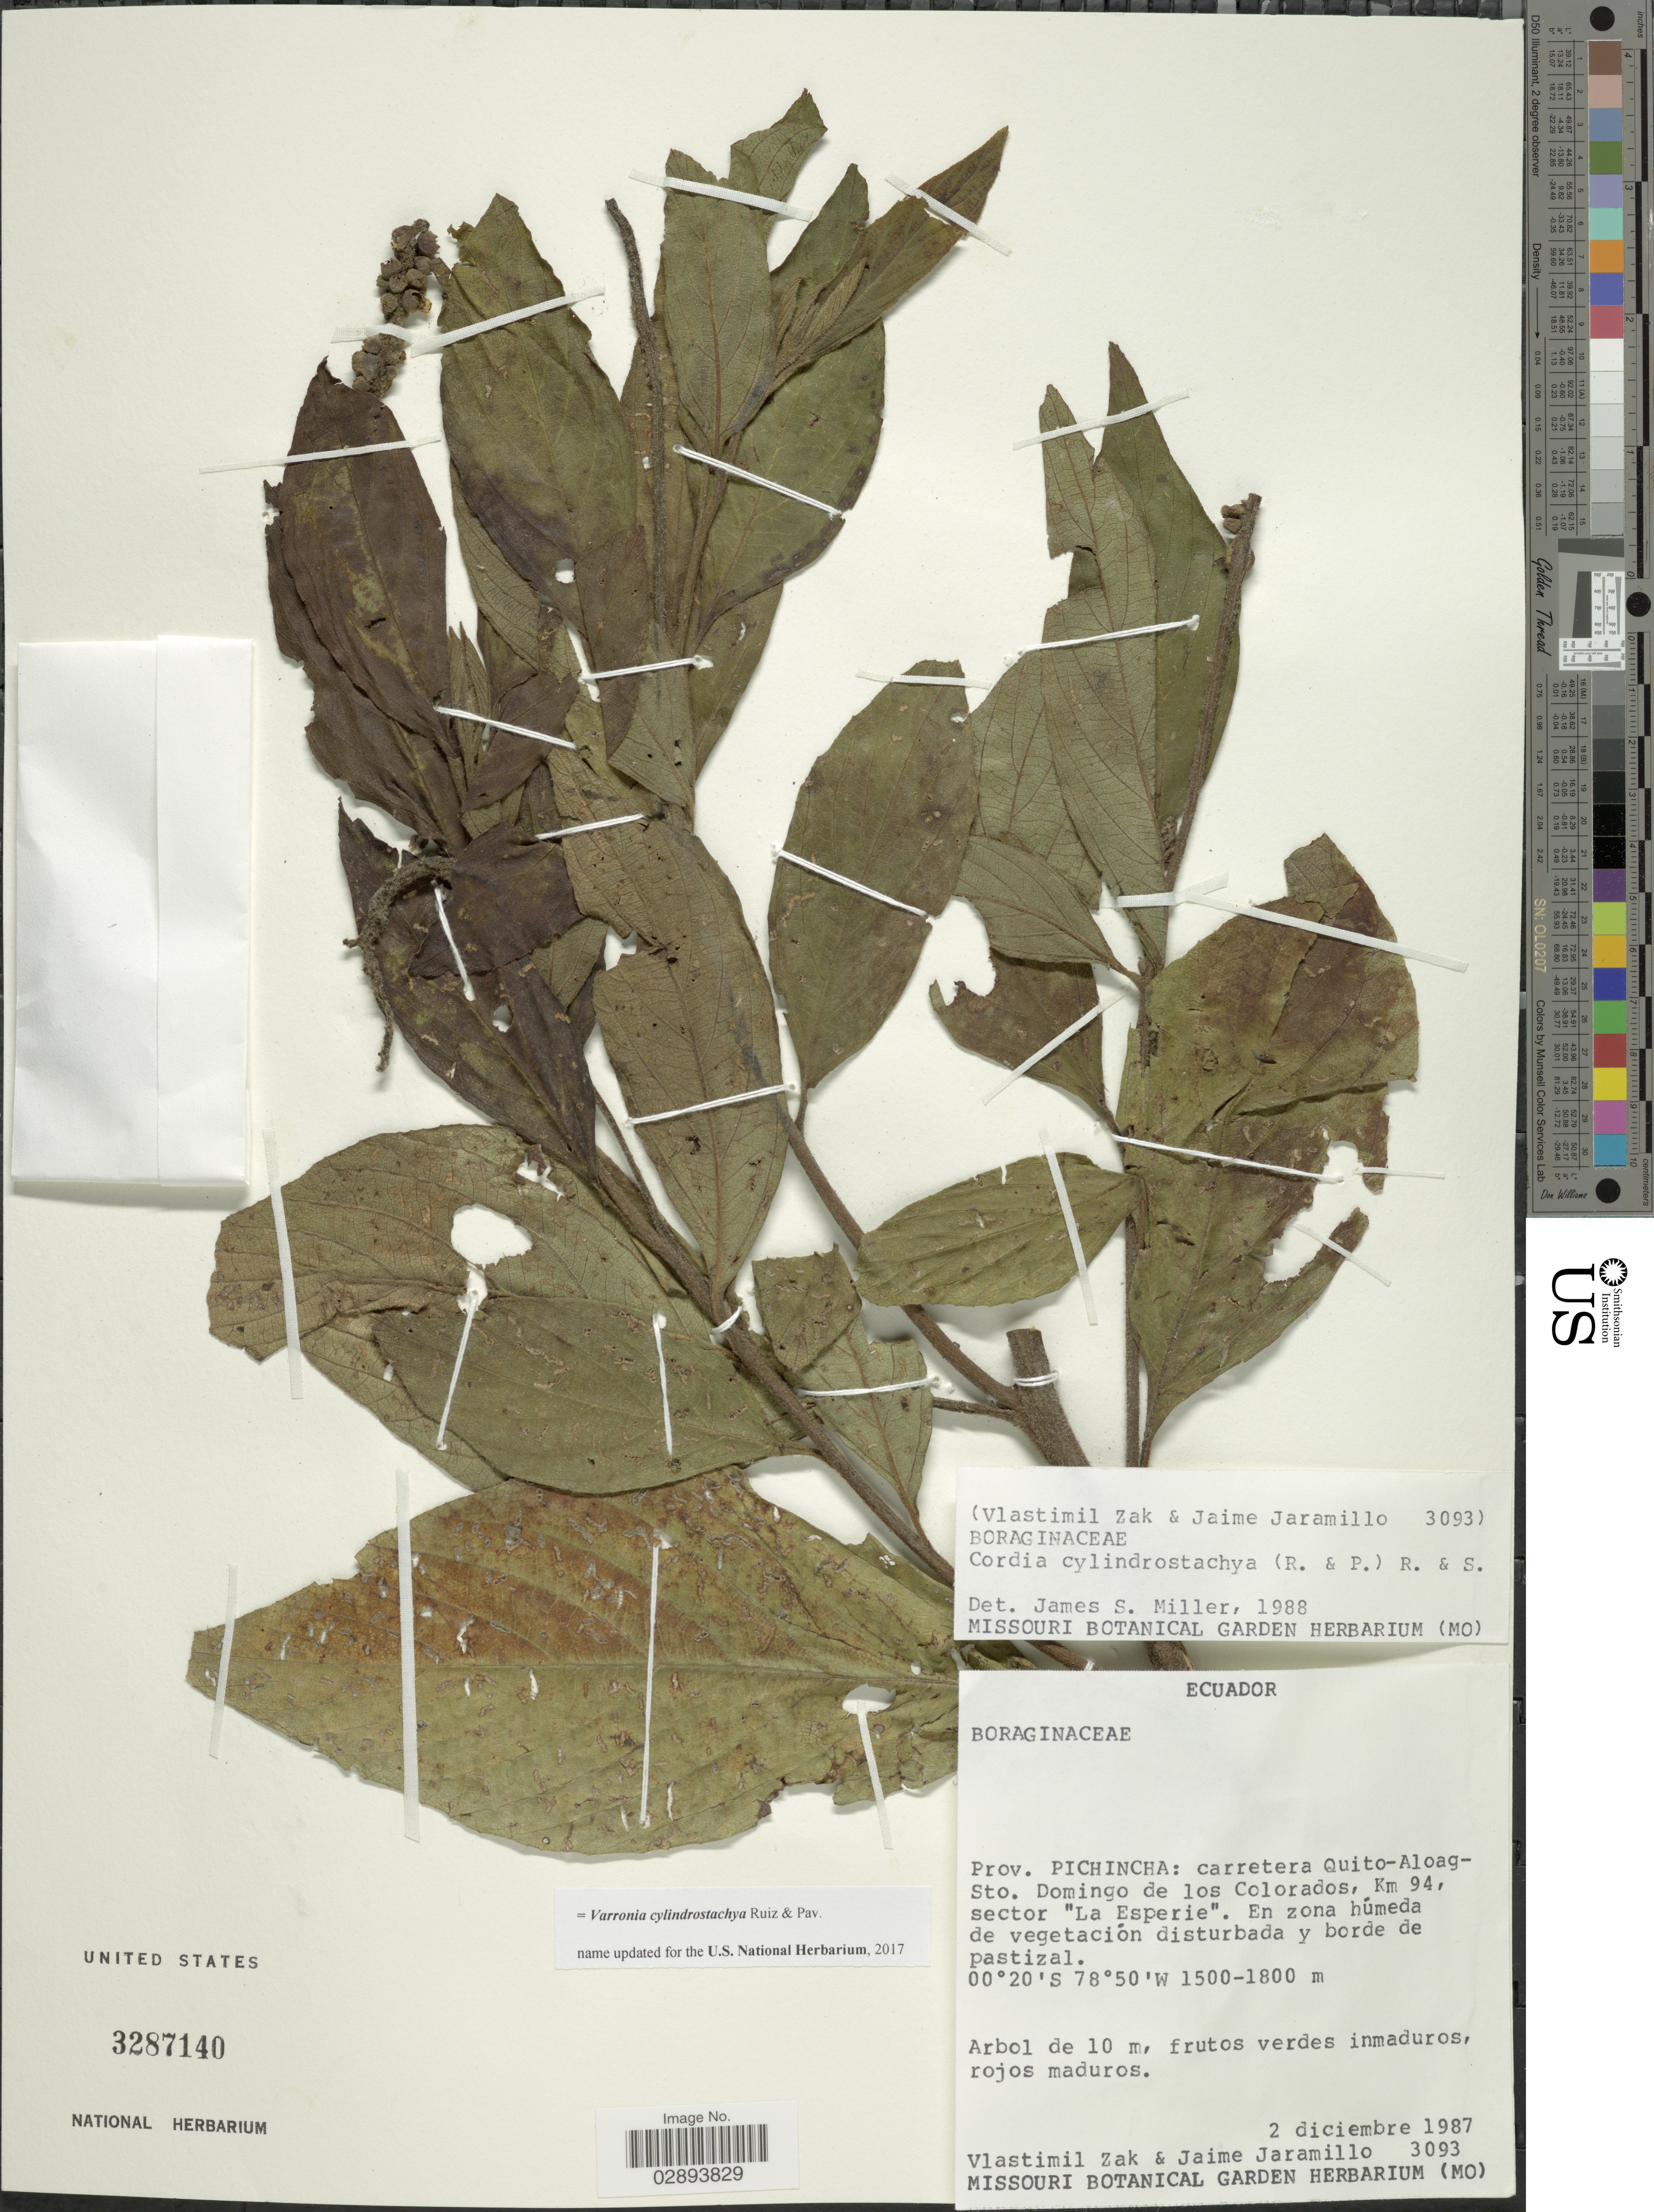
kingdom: Plantae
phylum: Tracheophyta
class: Magnoliopsida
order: Boraginales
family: Cordiaceae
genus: Varronia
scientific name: Varronia cylindrostachya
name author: Ruiz & Pav.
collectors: V. Zak & J. Jaramillo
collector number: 3093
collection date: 1987-12-02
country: Ecuador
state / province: Pichincha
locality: Carretera Quito-Aloag-Sto. Domingo de los Colorados, Km 94, sector "La Esperie".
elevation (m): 1500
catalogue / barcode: US 3287140